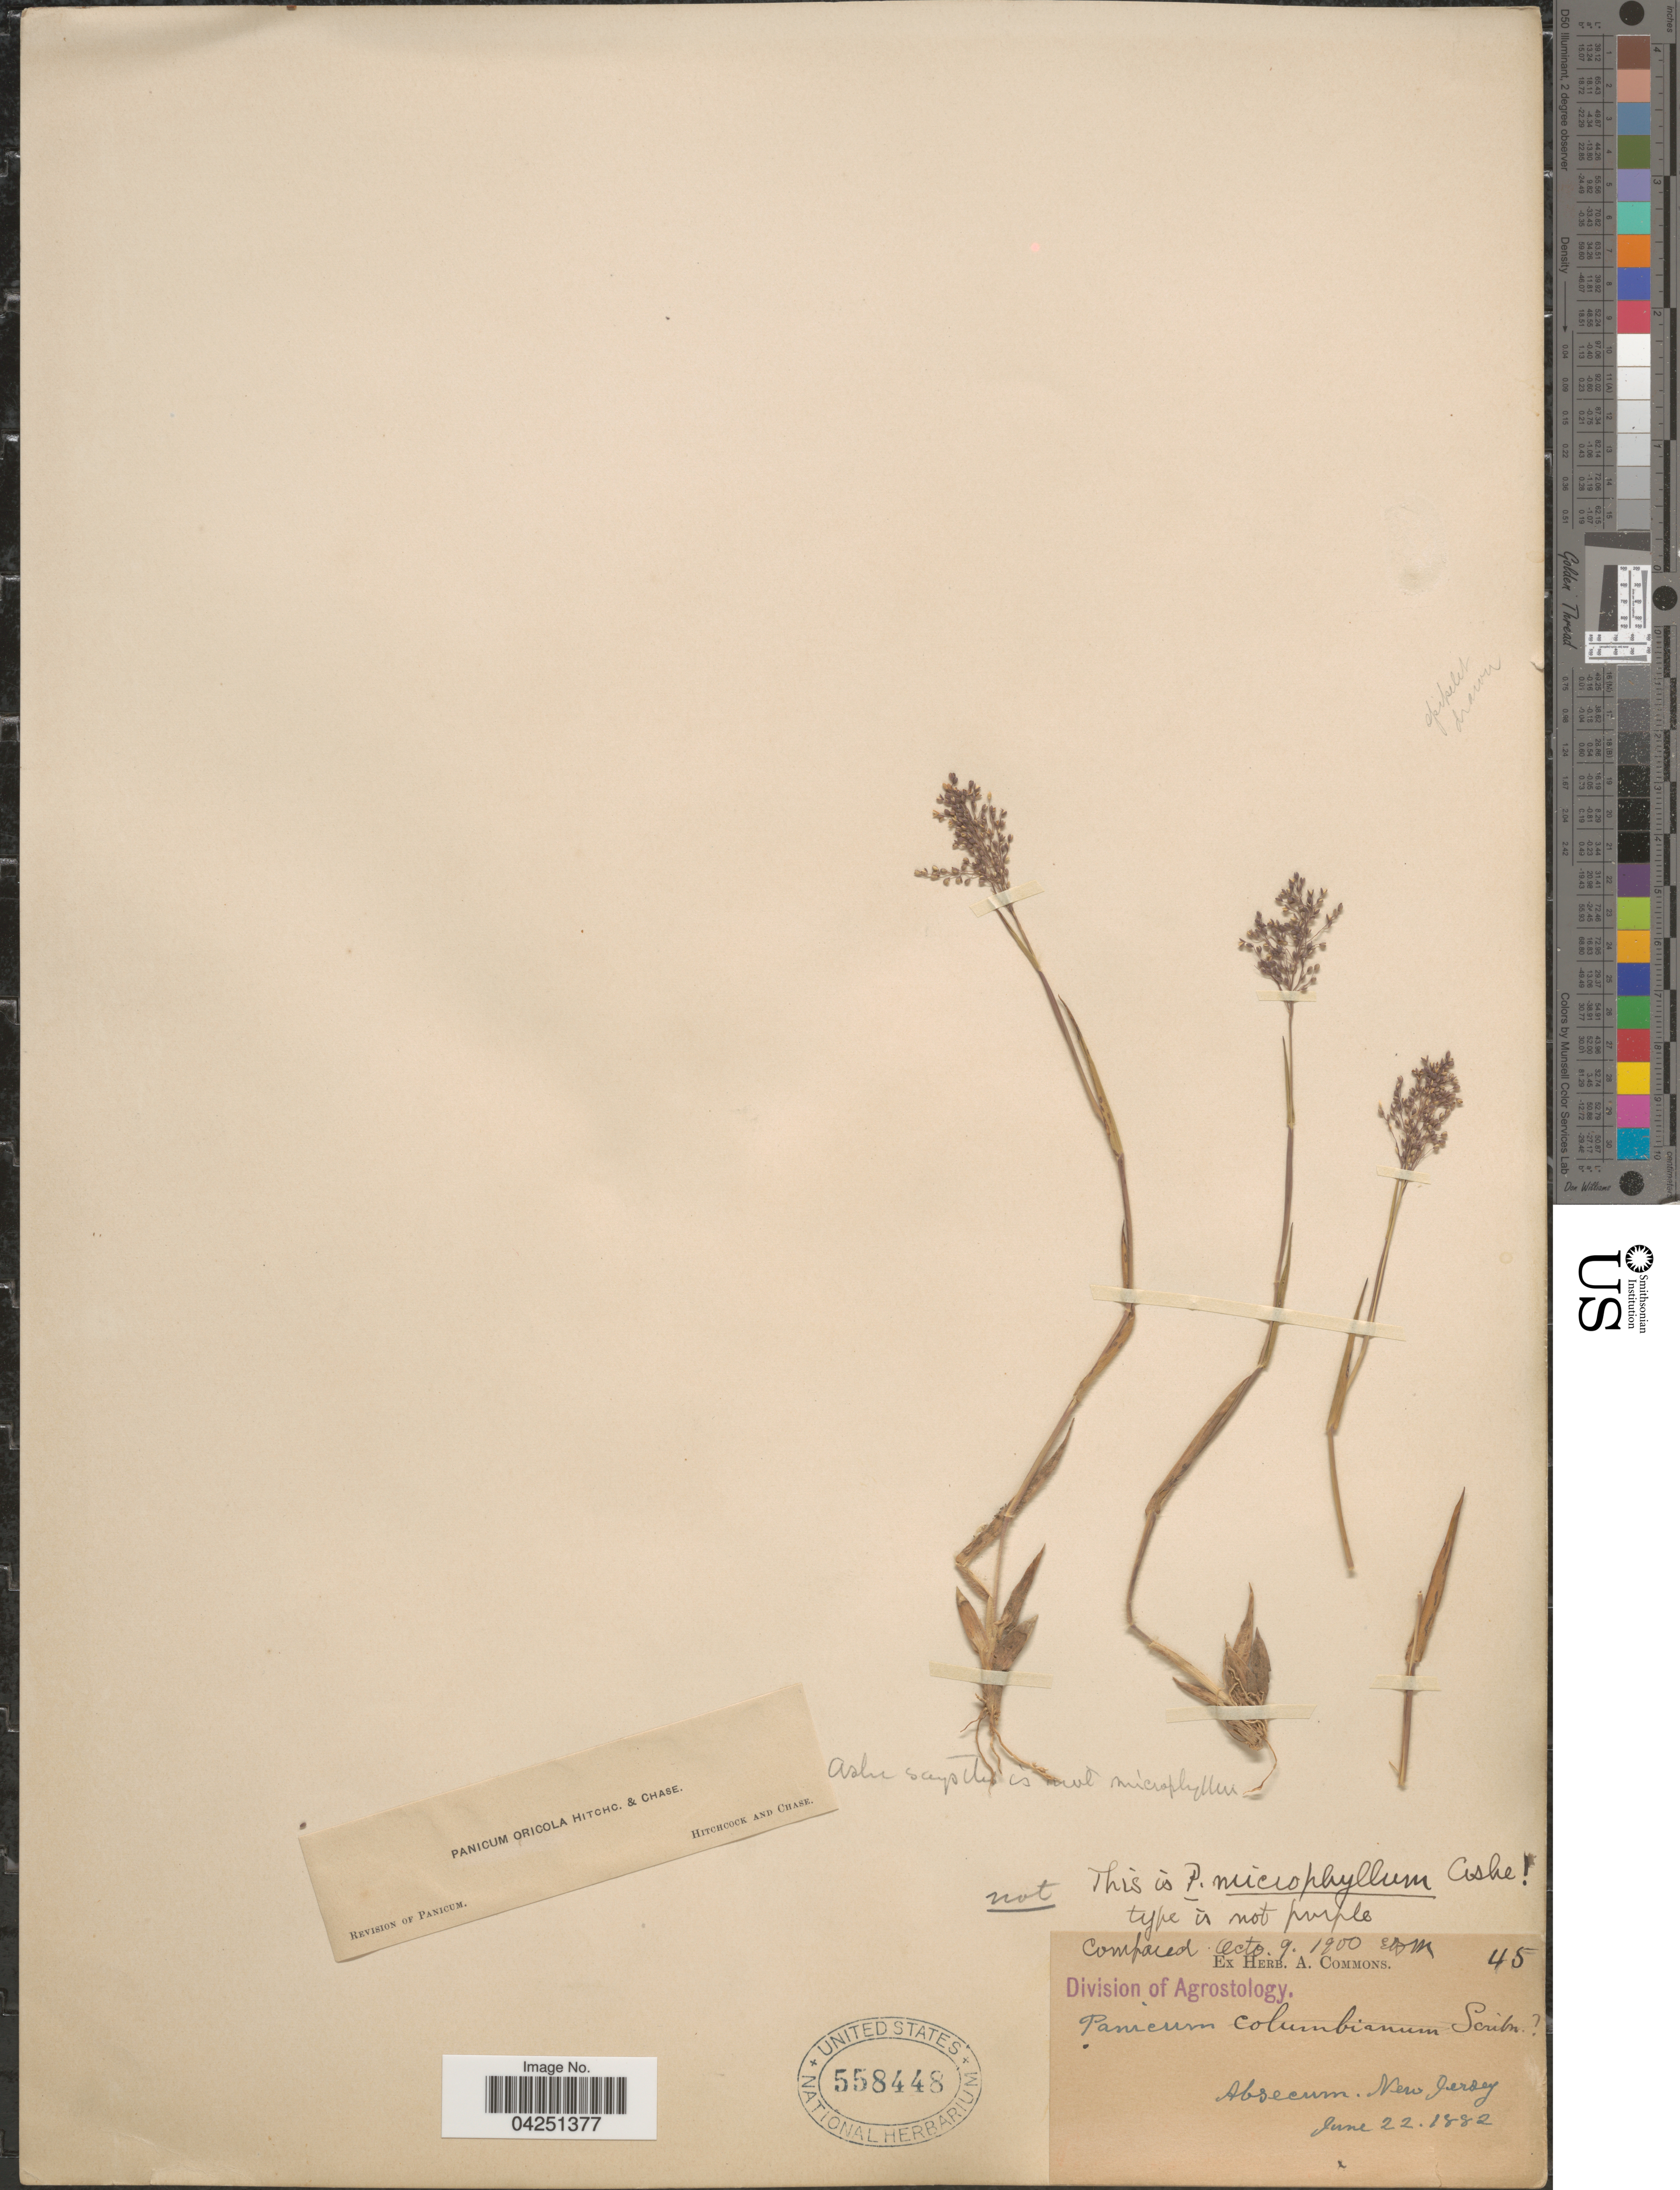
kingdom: Plantae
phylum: Tracheophyta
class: Liliopsida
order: Poales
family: Poaceae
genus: Dichanthelium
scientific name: Dichanthelium acuminatum var. acuminatum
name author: (Sw.) Gould & C.A. Clark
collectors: ex herb. A. Commons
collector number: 45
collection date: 1882-06-22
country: United States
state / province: New Jersey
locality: Absecum.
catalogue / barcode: US 558448